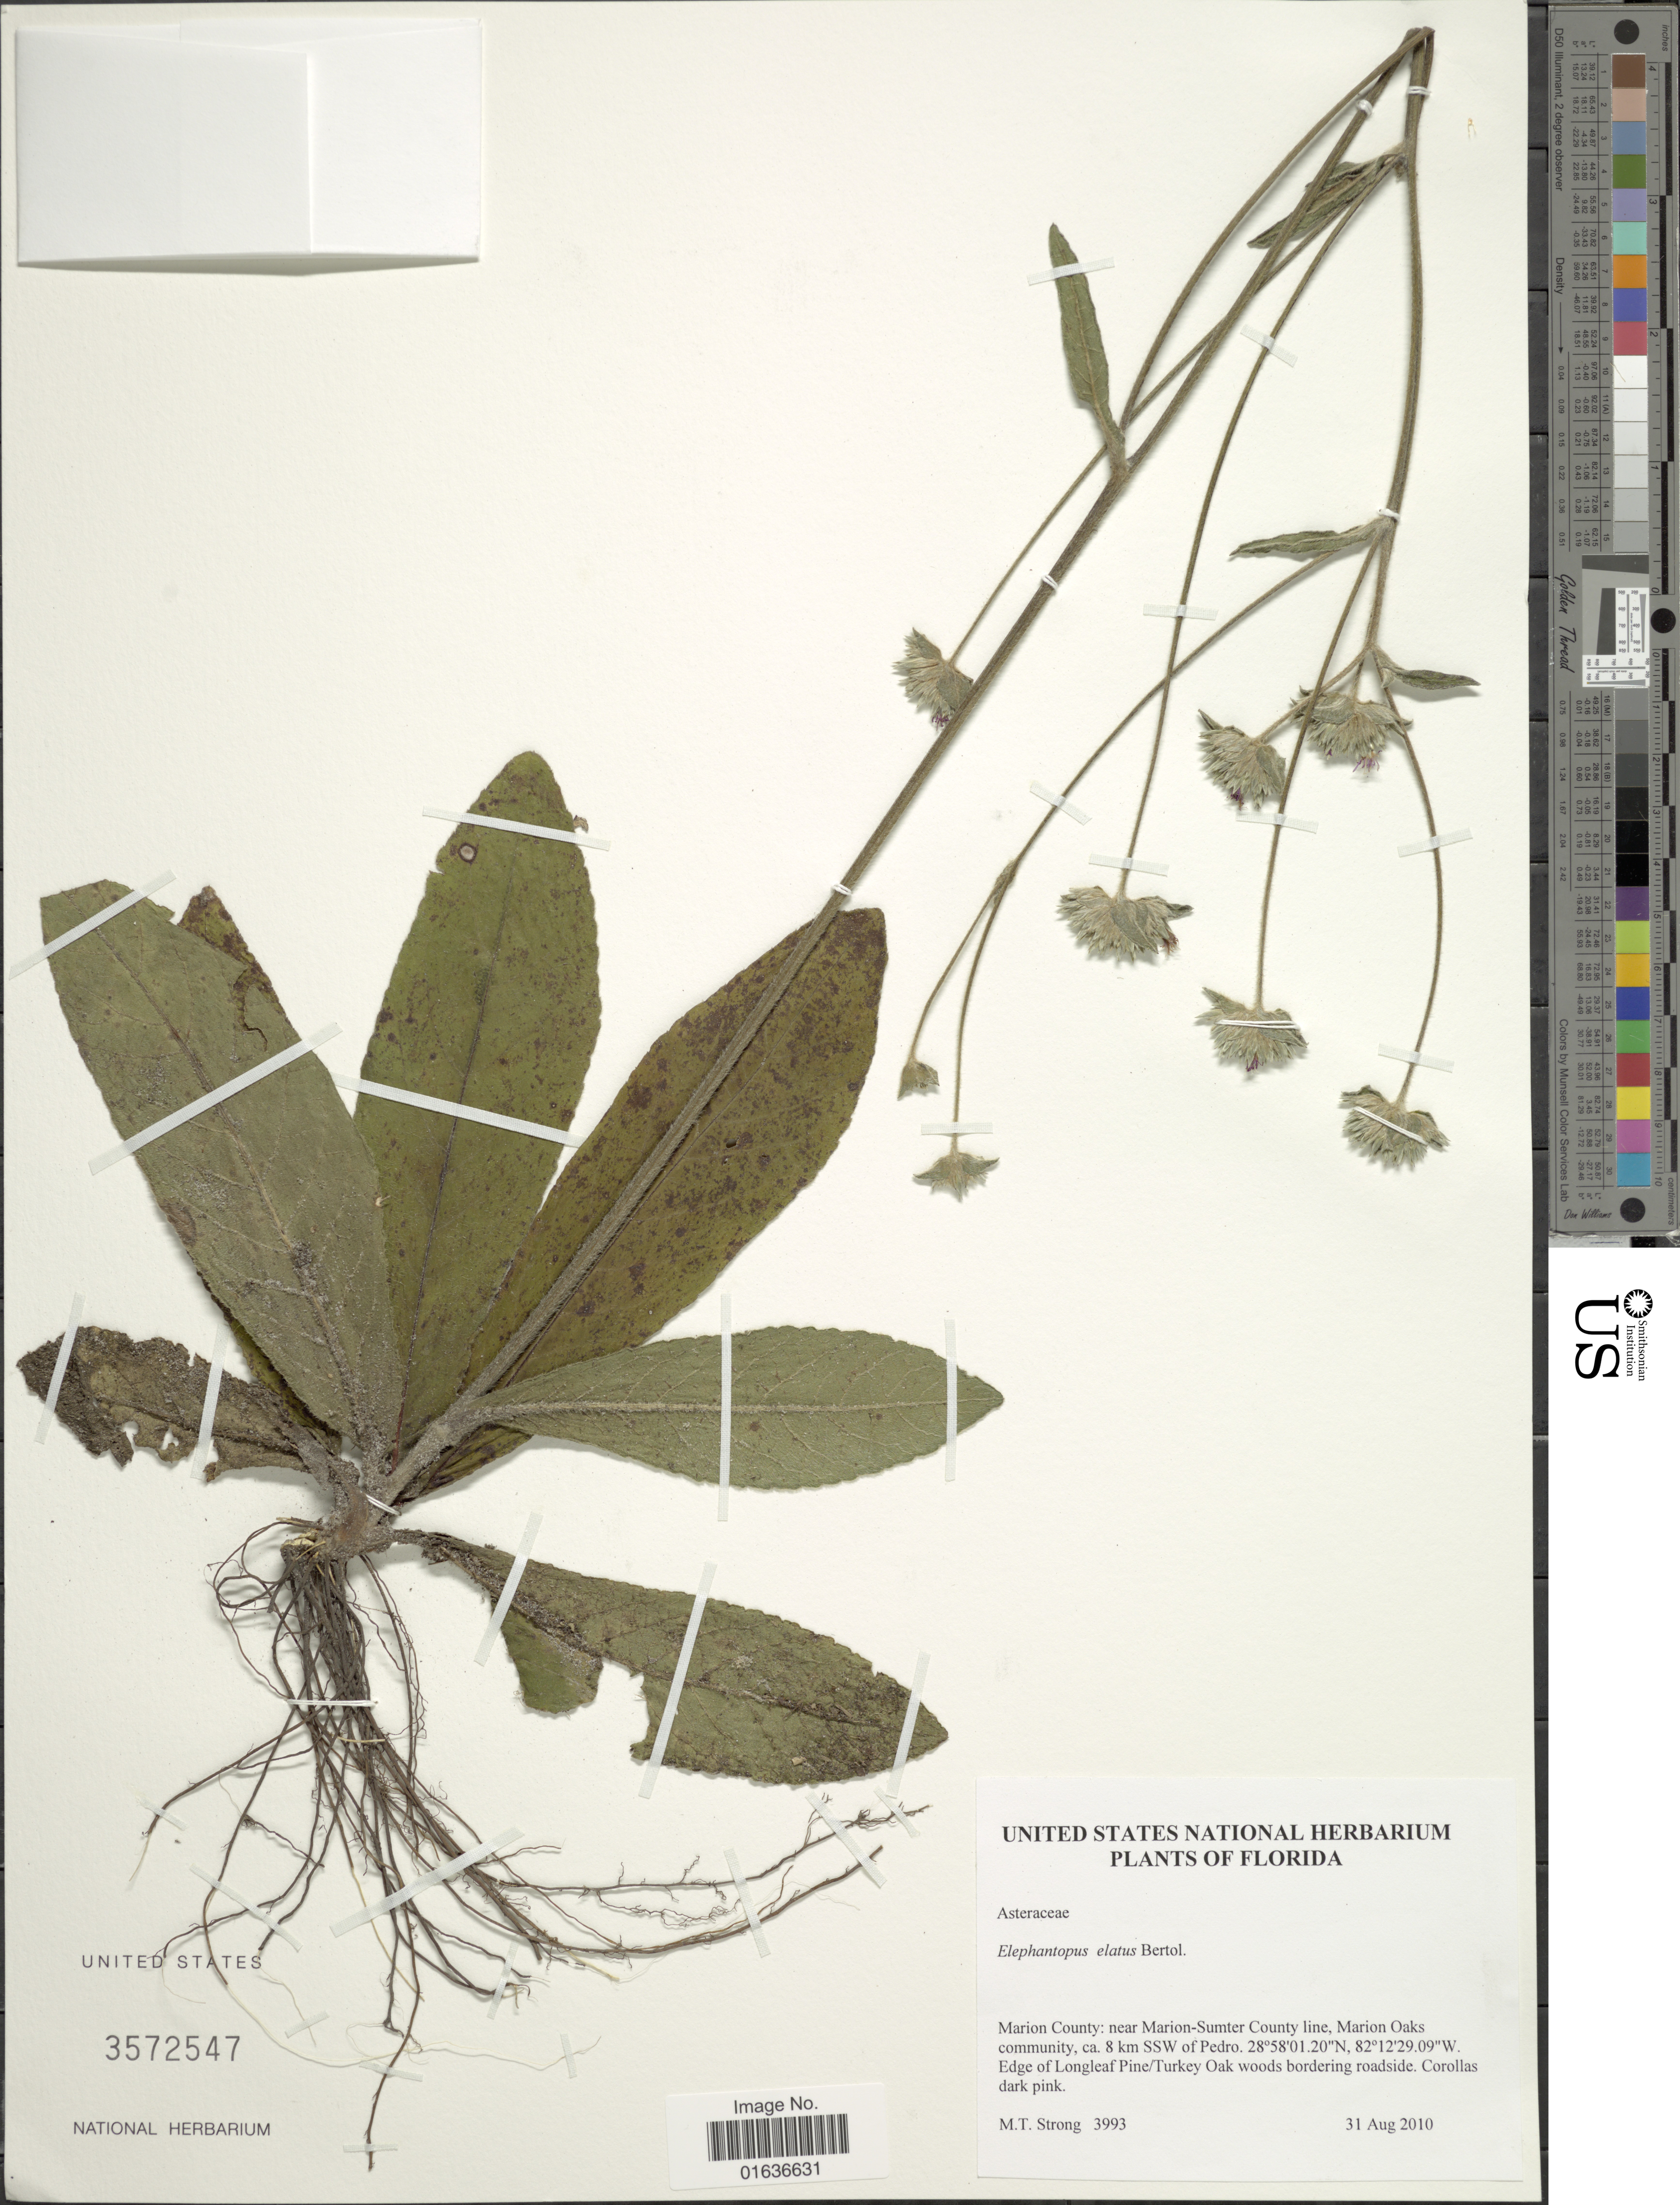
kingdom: Plantae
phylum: Tracheophyta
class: Magnoliopsida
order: Asterales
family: Asteraceae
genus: Elephantopus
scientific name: Elephantopus elatus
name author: Bertol.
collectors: M. T. Strong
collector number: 3993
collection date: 2010-08-31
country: United States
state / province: Florida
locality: Marion County: near Marion Sumter County line. Marion Oaks community, ca. 8 km SSW of Pedro, Edge of Longleaf Pine/Turkey Oak woods bordering roadside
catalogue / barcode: US 3572547